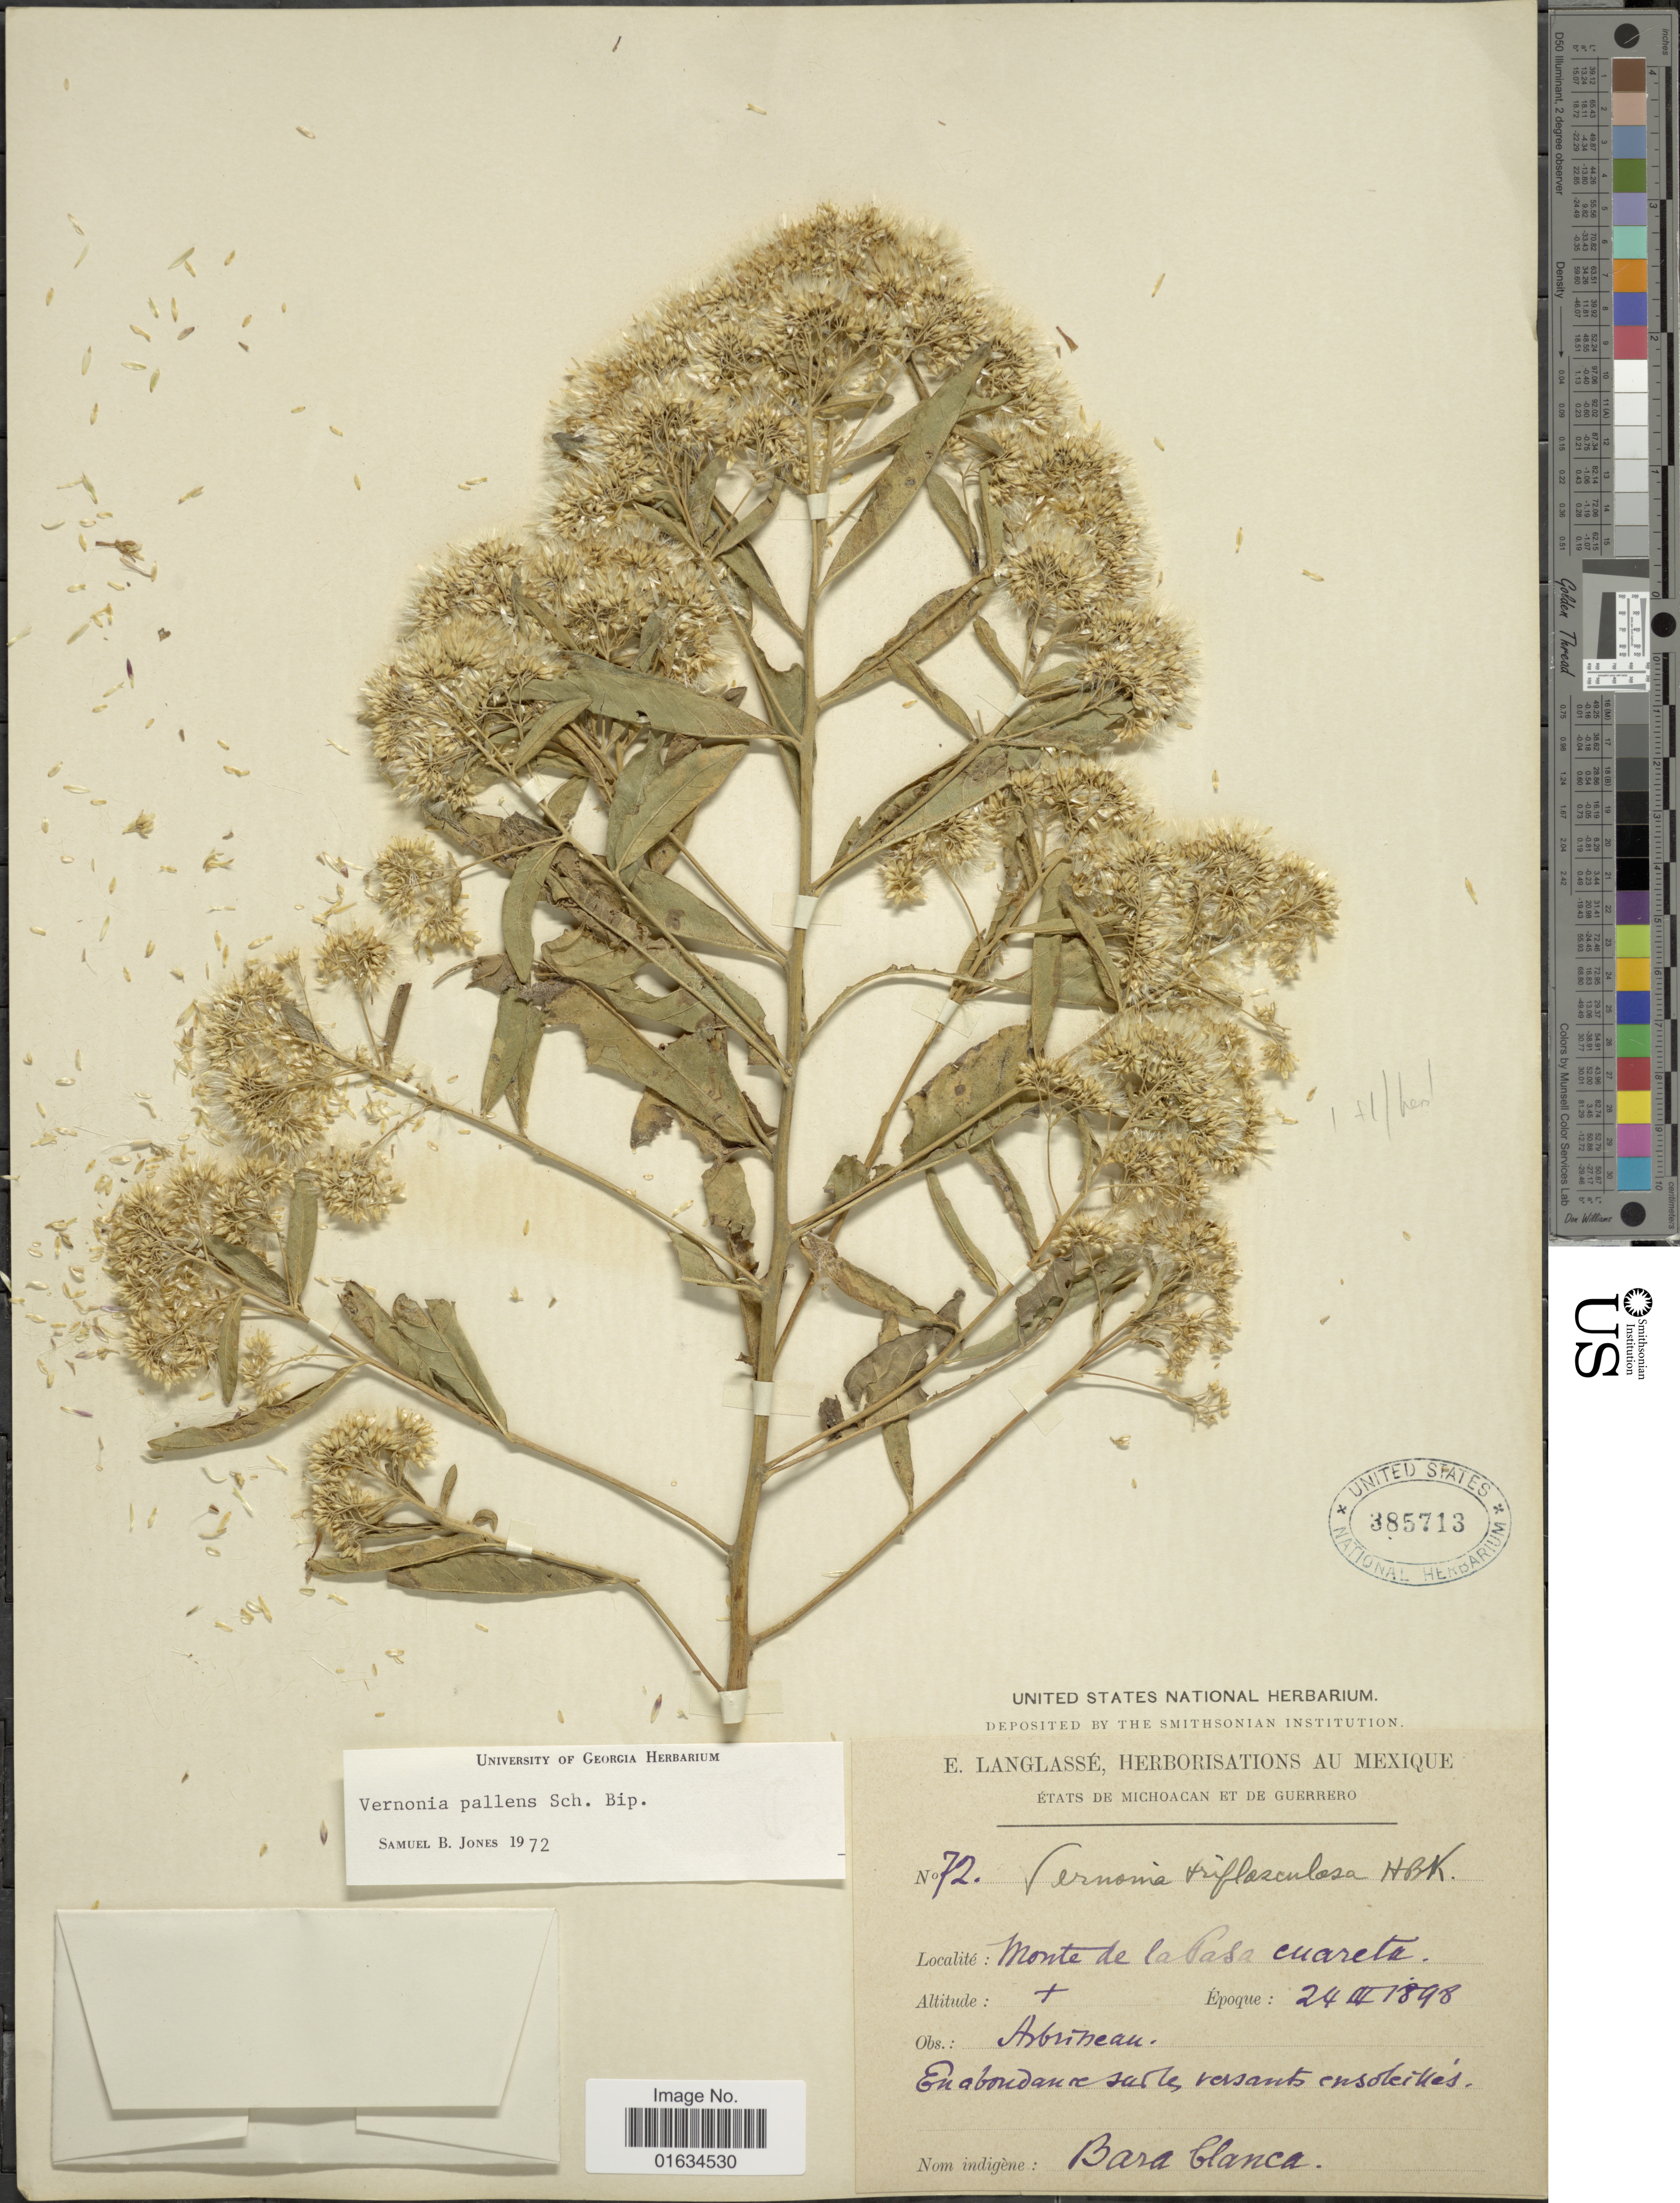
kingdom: Plantae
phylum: Tracheophyta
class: Magnoliopsida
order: Asterales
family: Asteraceae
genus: Eremosis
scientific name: Eremosis pallens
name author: (Sch. Bip.) Gleason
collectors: E. Langlassé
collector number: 72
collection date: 1898-04-24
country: Mexico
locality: Michoacan et de Guerrero, Monte de la Pasa cuareta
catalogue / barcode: US 385713